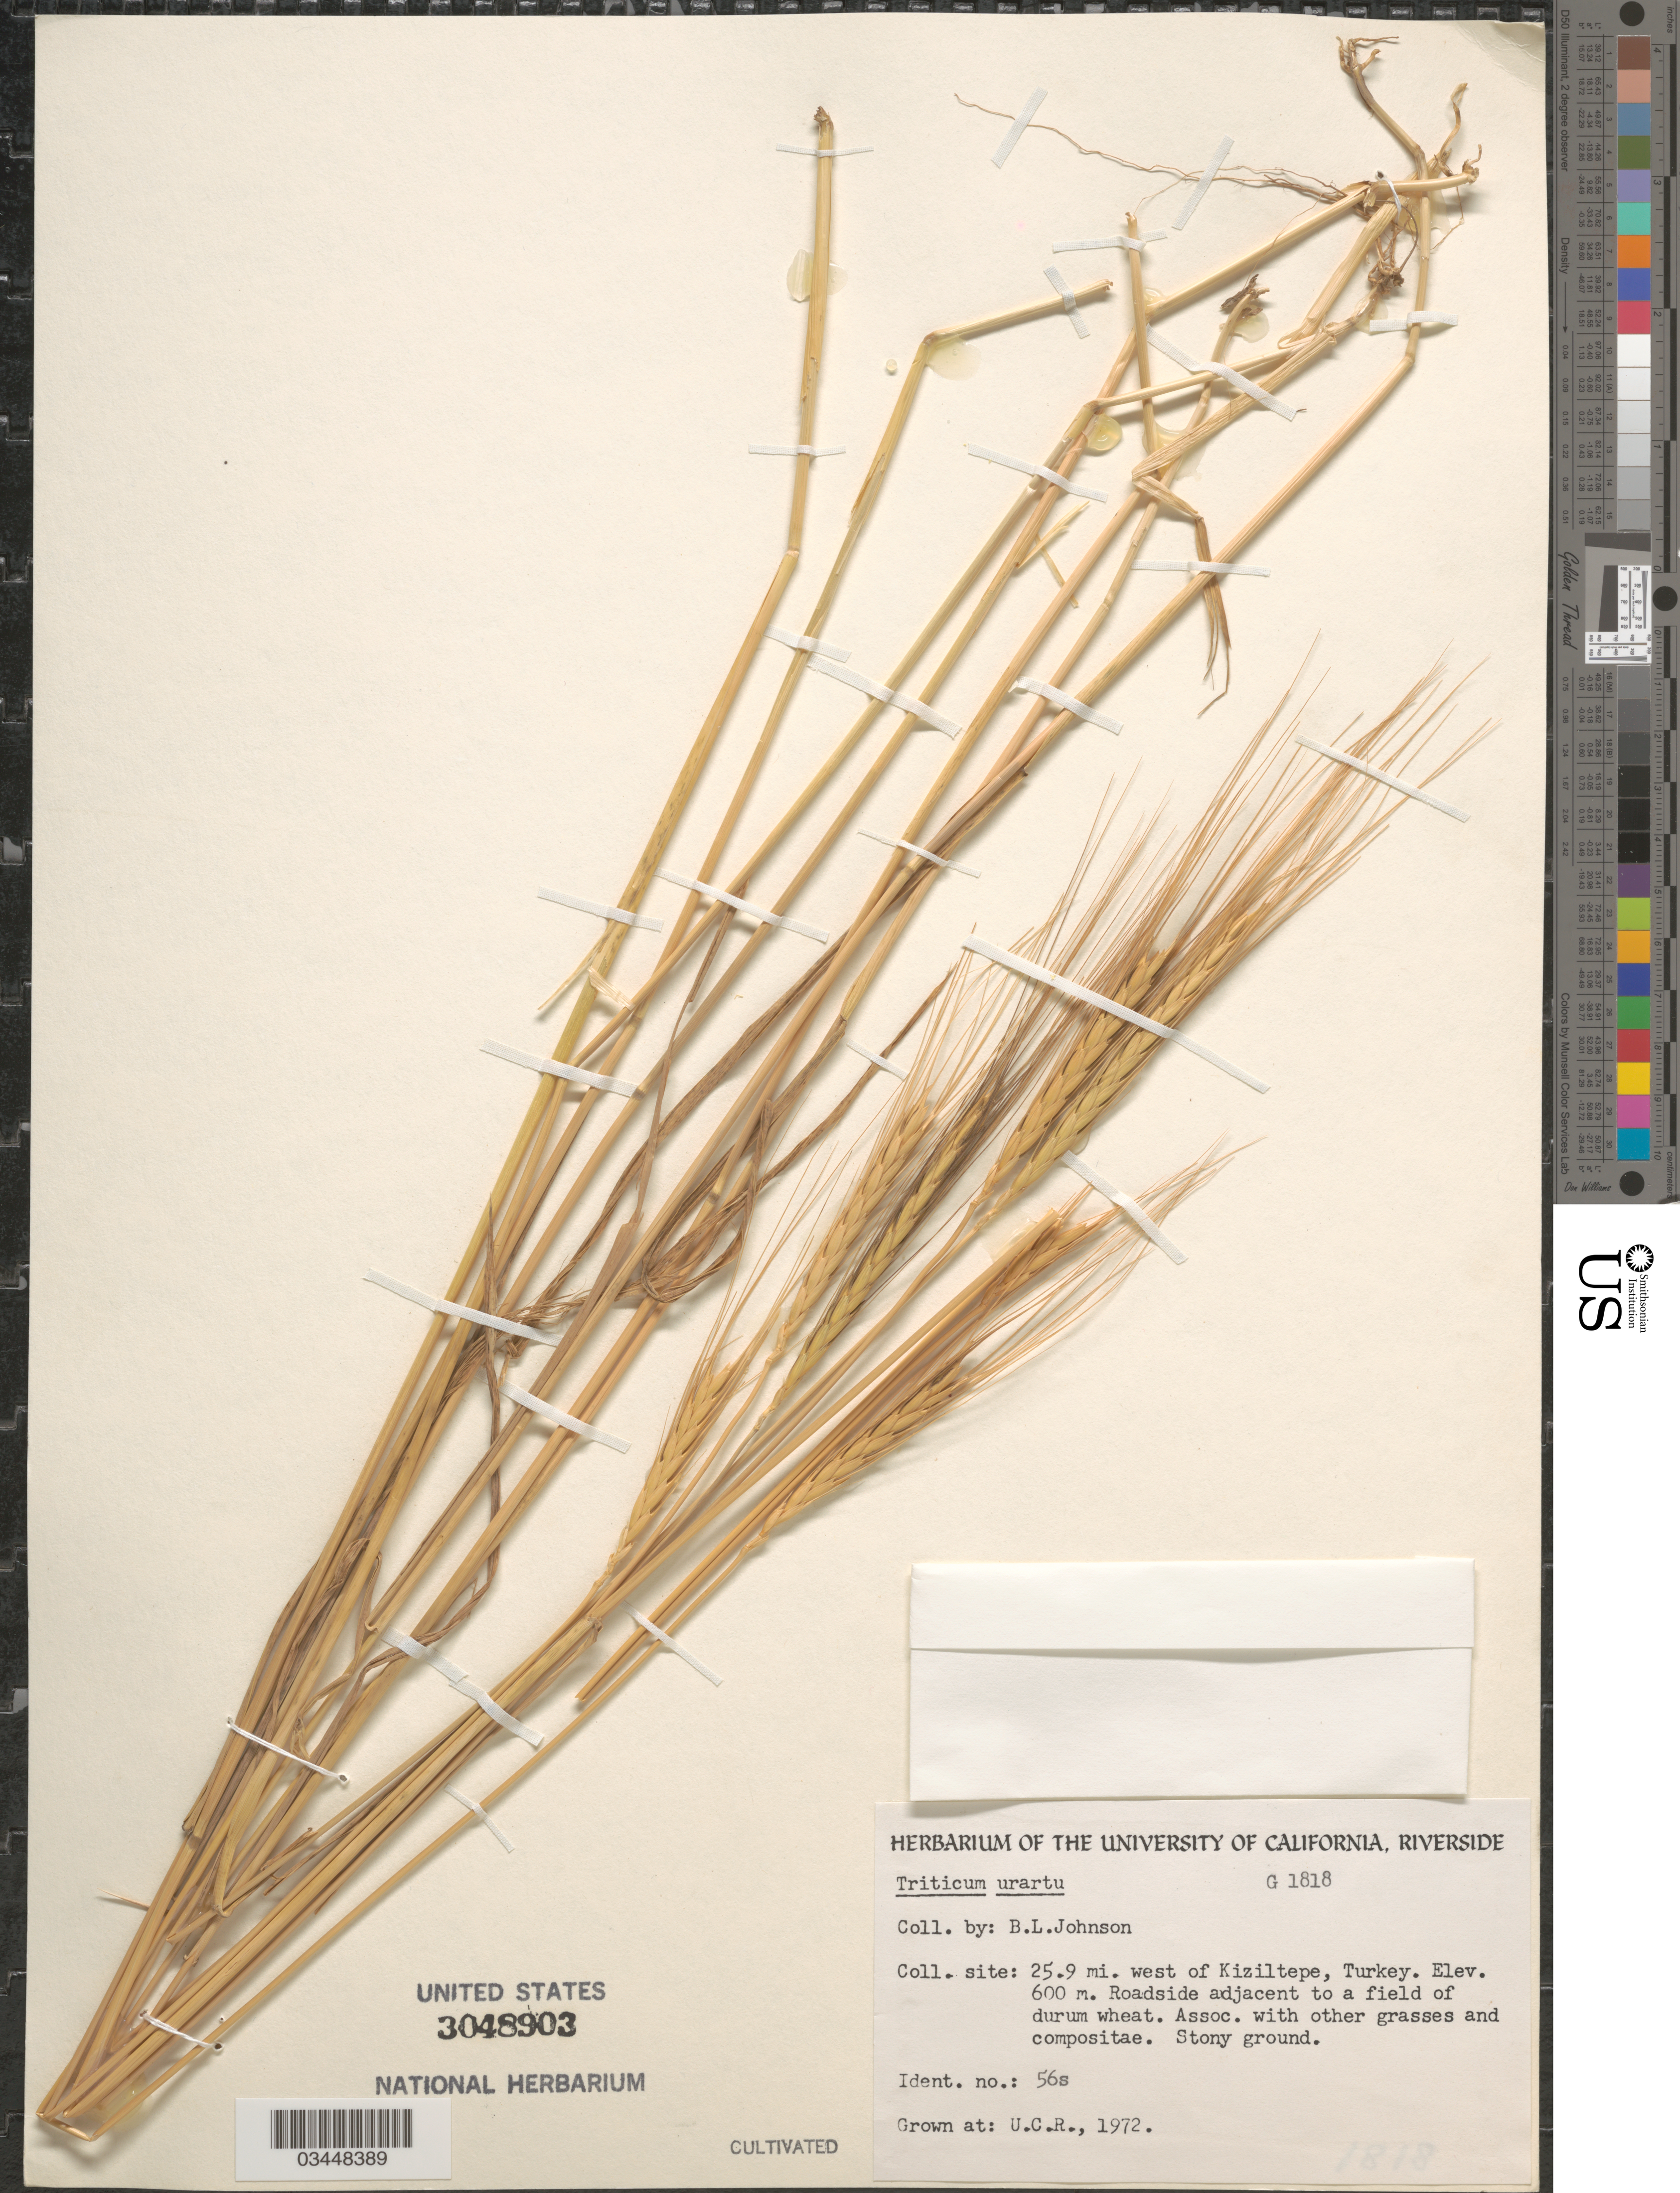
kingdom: Plantae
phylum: Tracheophyta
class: Liliopsida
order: Poales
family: Poaceae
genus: Triticum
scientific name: Triticum urartu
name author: Thumanjan ex Gandilyan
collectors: ex herb. Univ. of California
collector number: G1818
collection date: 1972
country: United States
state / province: California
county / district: Riverside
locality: U.C.R.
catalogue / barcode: US 3048903